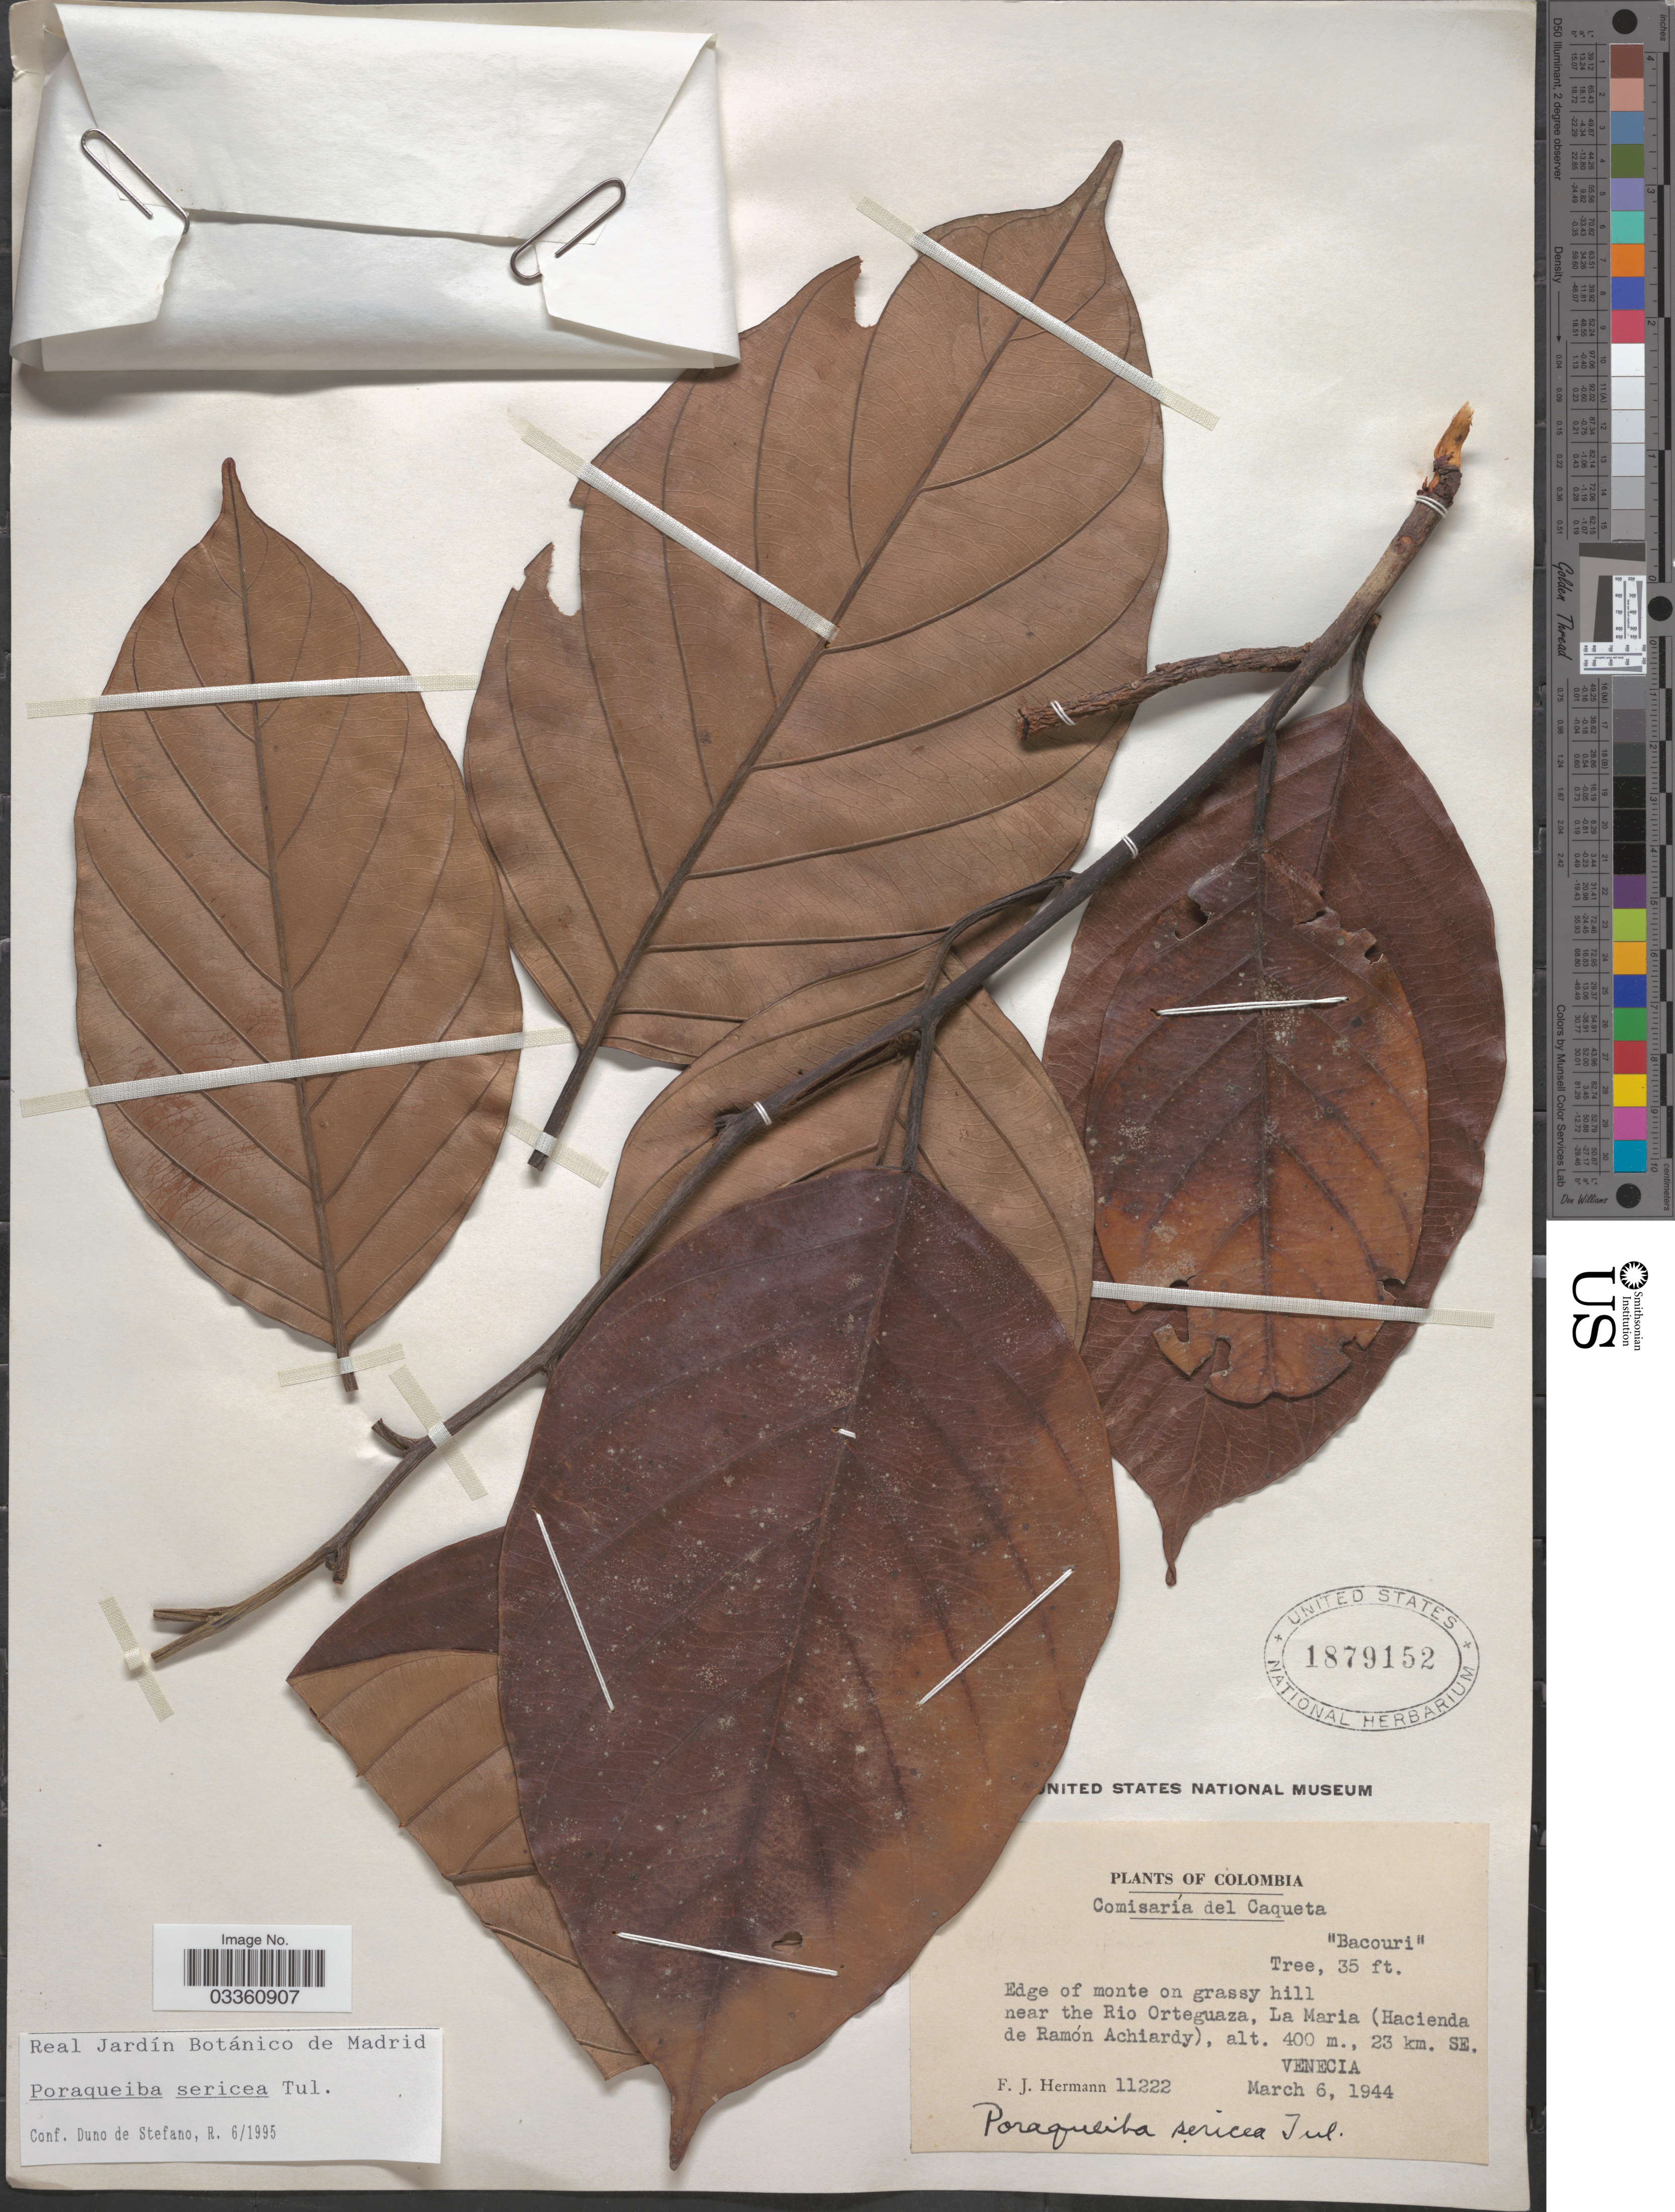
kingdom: Plantae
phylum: Tracheophyta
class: Magnoliopsida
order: Metteniusales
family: Metteniusaceae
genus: Poraqueiba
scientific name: Poraqueiba sericea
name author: Tul.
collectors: F. J. Hermann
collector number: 11222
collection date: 1944-06-06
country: Colombia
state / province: Caquetá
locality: Comisaría del Caqueta. Edge of monte on grassy hill near the Rio Orteguaza, La Maria (Hacienda de Ramón Achiardy). 23 km. SE. Venecia.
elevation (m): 400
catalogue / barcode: US 1879152